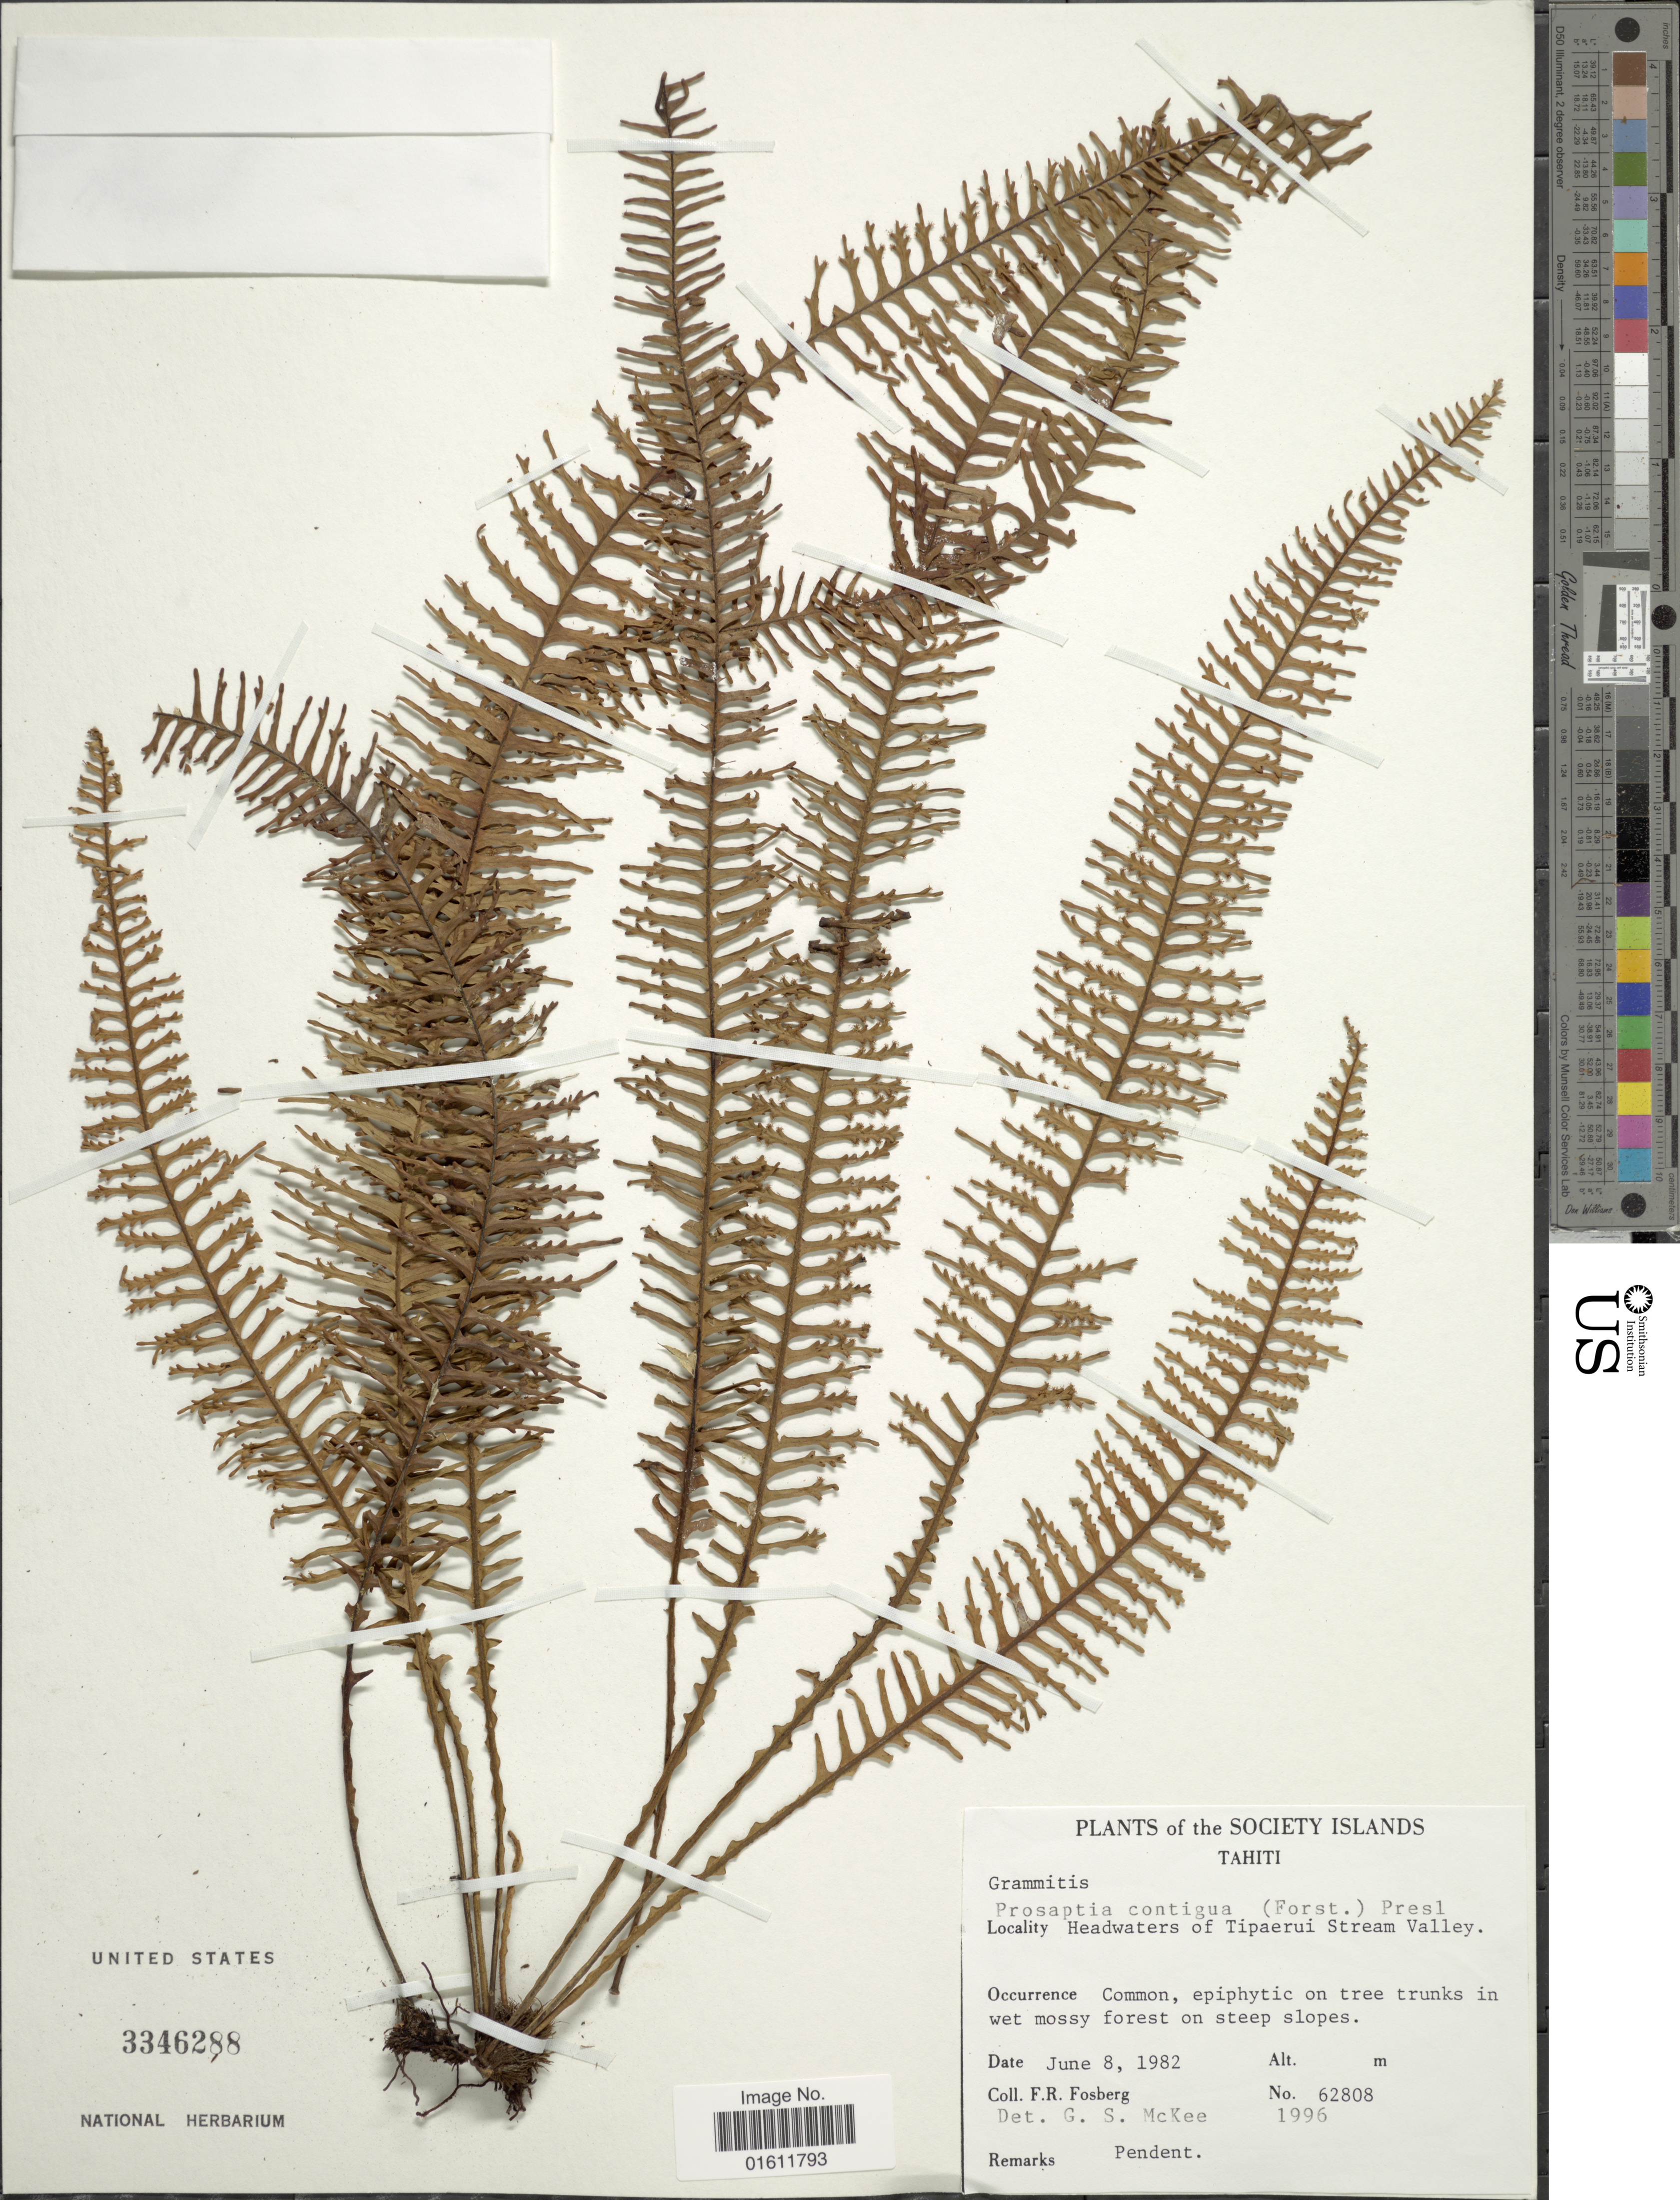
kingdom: Plantae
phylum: Tracheophyta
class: Polypodiopsida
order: Polypodiales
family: Polypodiaceae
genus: Prosaptia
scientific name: Prosaptia contigua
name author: (G. Forst.) Presl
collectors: F. R. Fosberg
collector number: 62808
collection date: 1982-06-08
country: French Polynesia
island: Tahiti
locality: Society Islands, Tahiti, on steep slopes.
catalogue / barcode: US 3346288